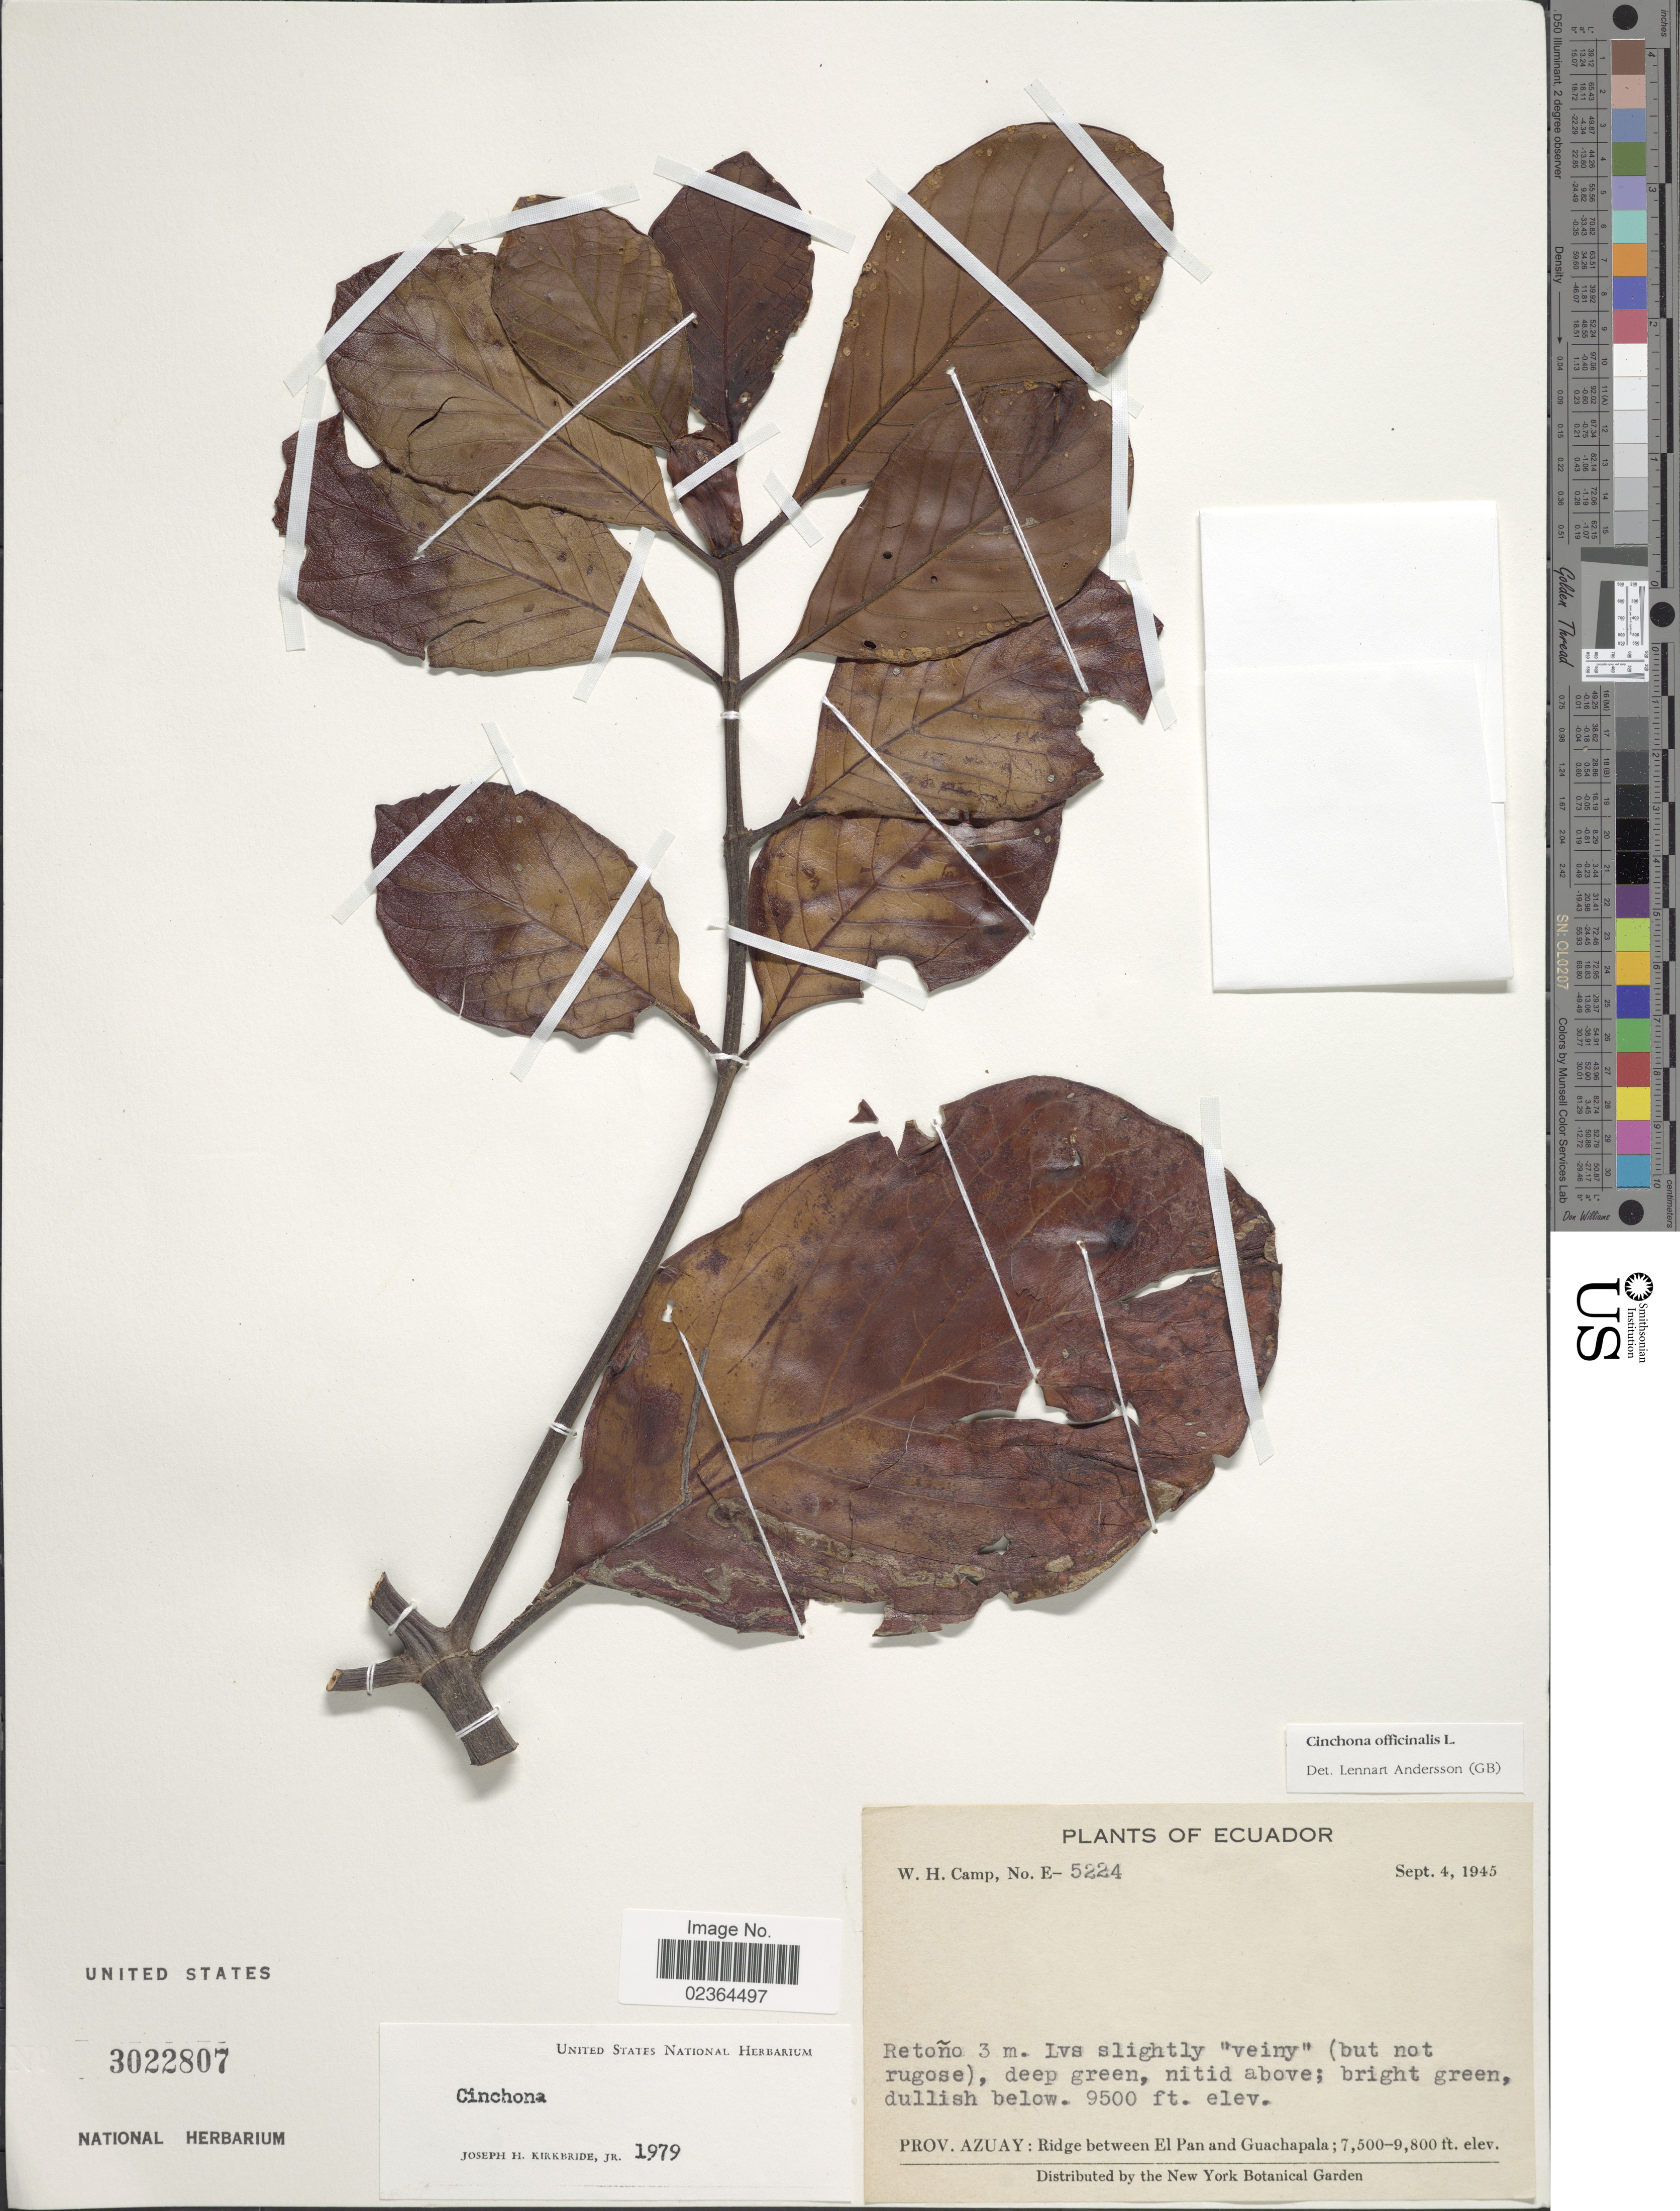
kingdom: Plantae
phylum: Tracheophyta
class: Magnoliopsida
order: Gentianales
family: Rubiaceae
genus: Cinchona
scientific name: Cinchona officinalis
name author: L.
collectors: W. H. Camp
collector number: E-5224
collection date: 1945-09-04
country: Ecuador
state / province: Azuay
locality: Prov. Azuay: Ridge between El Pan and Guachapala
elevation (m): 2896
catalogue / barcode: US 3022807